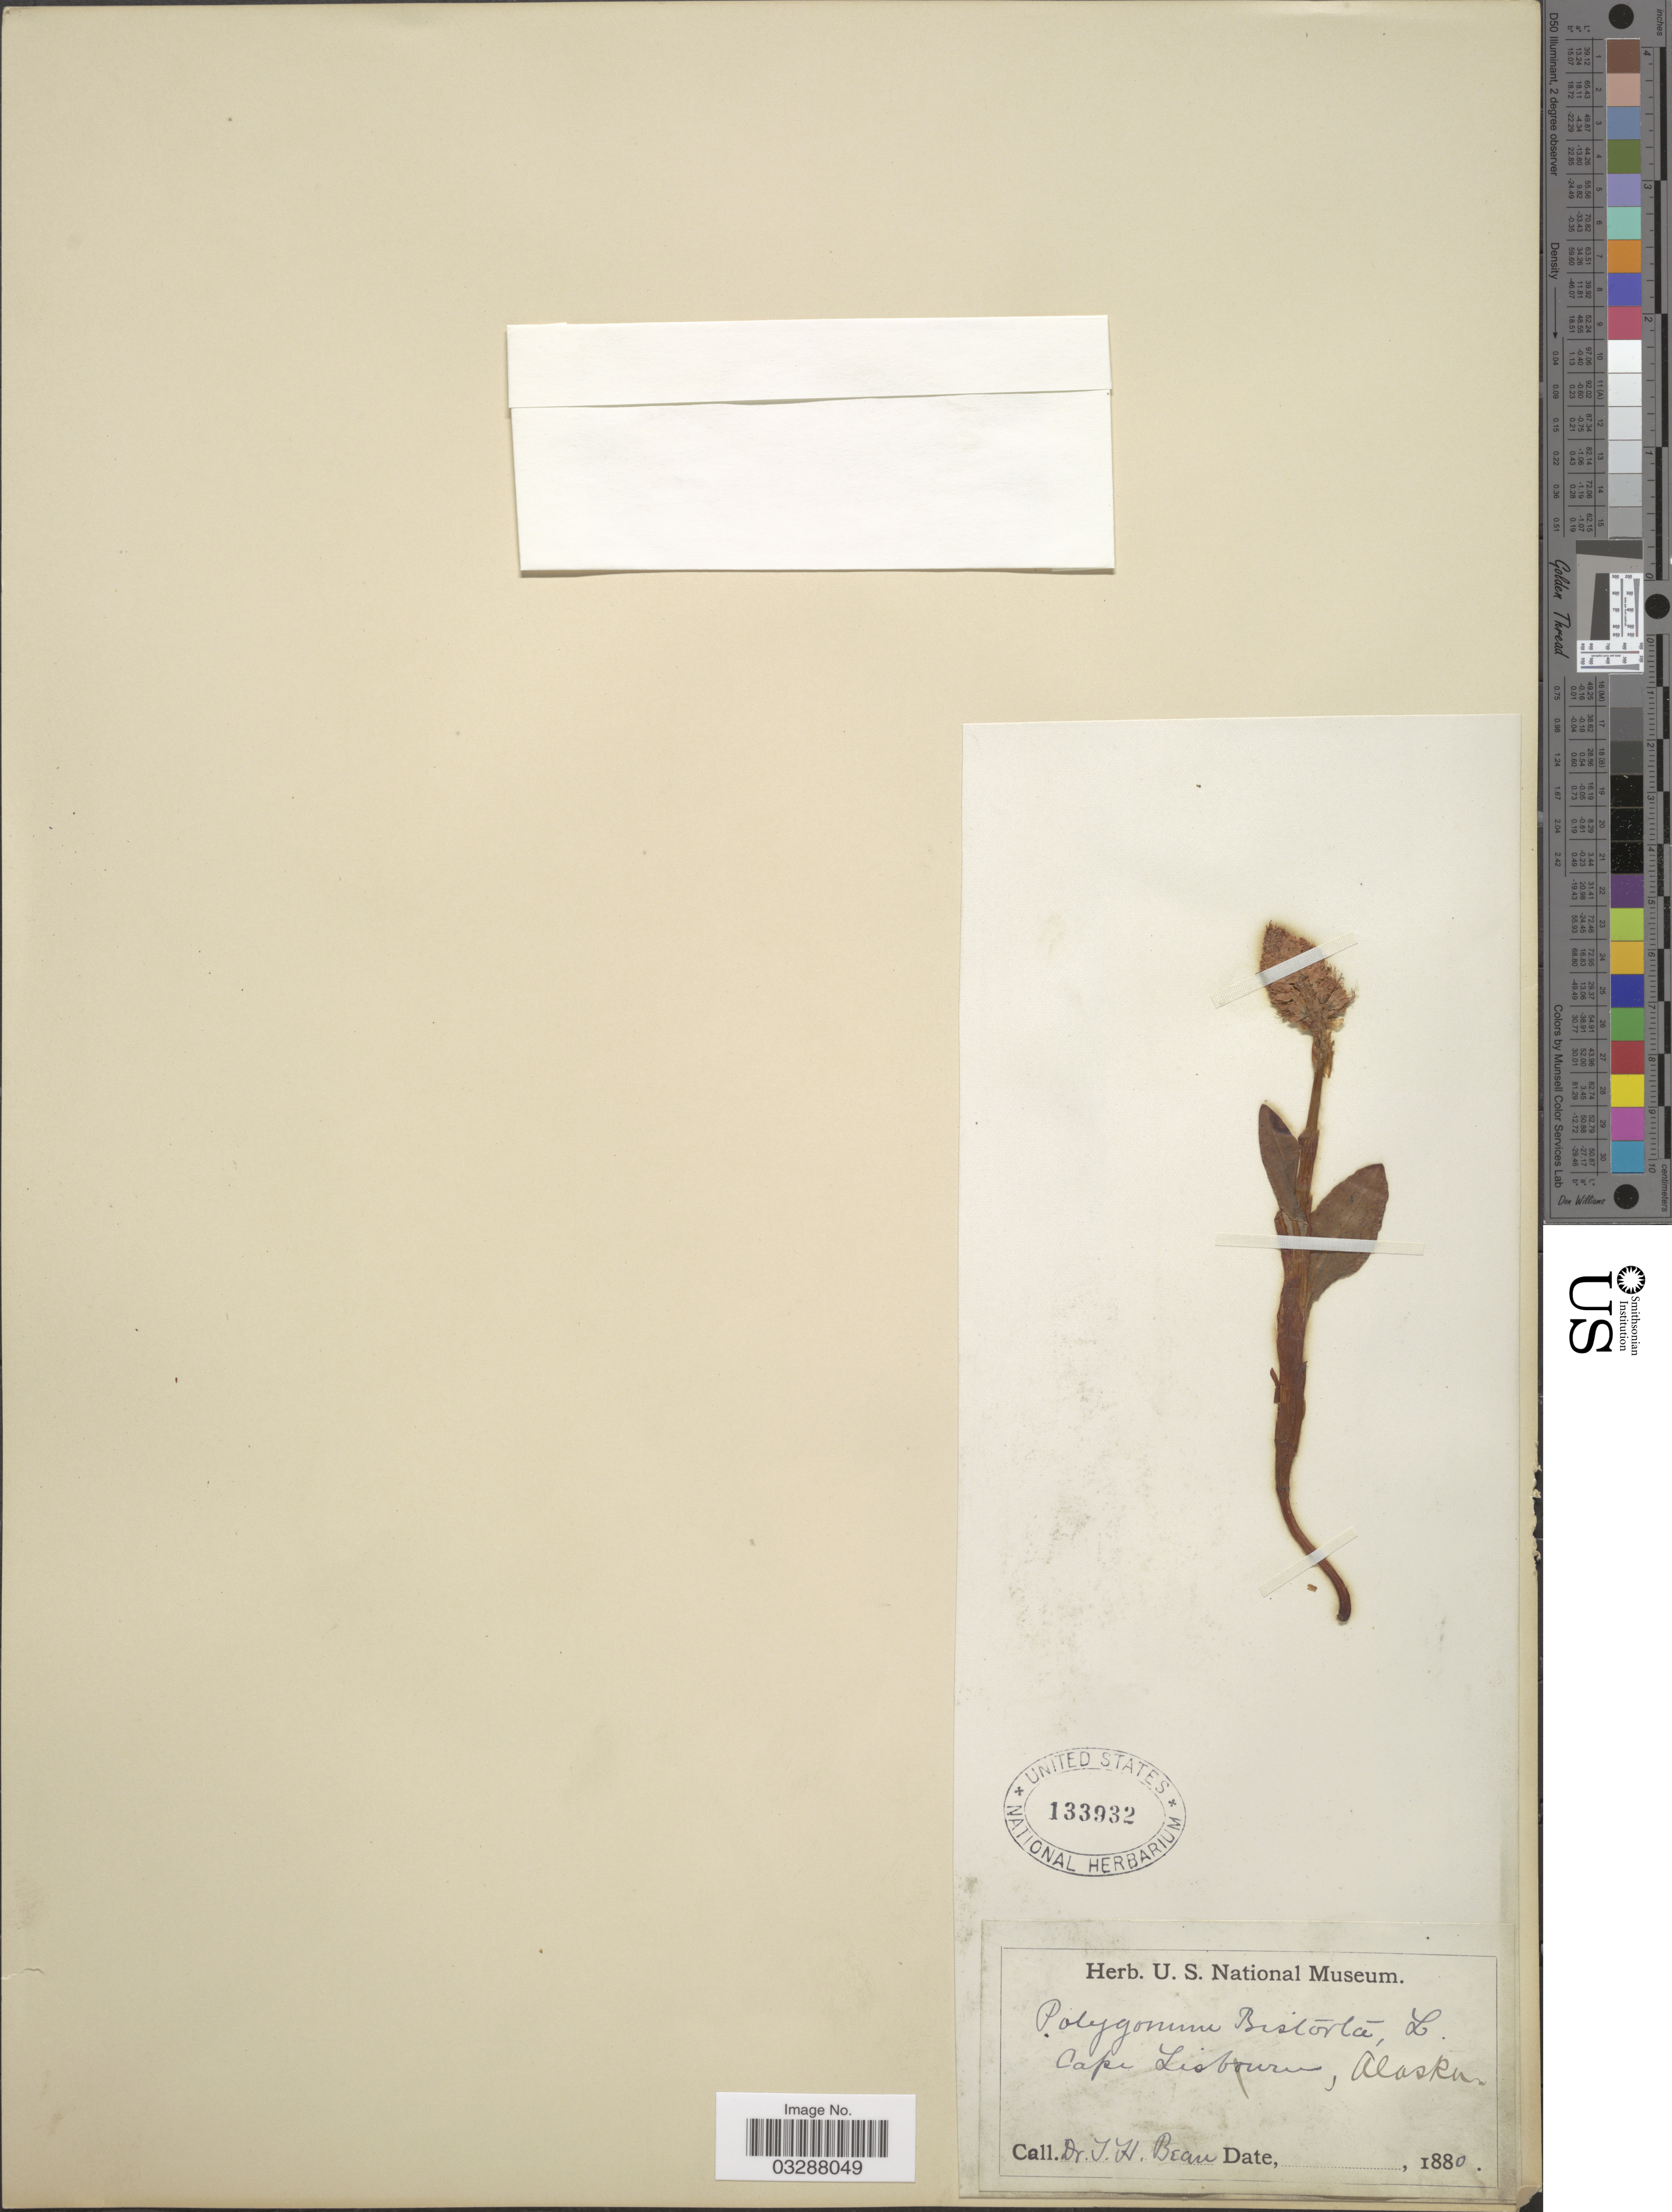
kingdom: Plantae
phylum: Tracheophyta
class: Magnoliopsida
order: Caryophyllales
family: Polygonaceae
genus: Bistorta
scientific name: Bistorta plumosa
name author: (Small) Greene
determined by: Strong, Mark T., (BOT), Smithsonian Institution - National Museum of Natural History (UNITED STATES)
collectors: T. Beau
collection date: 1880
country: United States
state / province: Alaska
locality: Cape Lisburn.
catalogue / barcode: US 133932